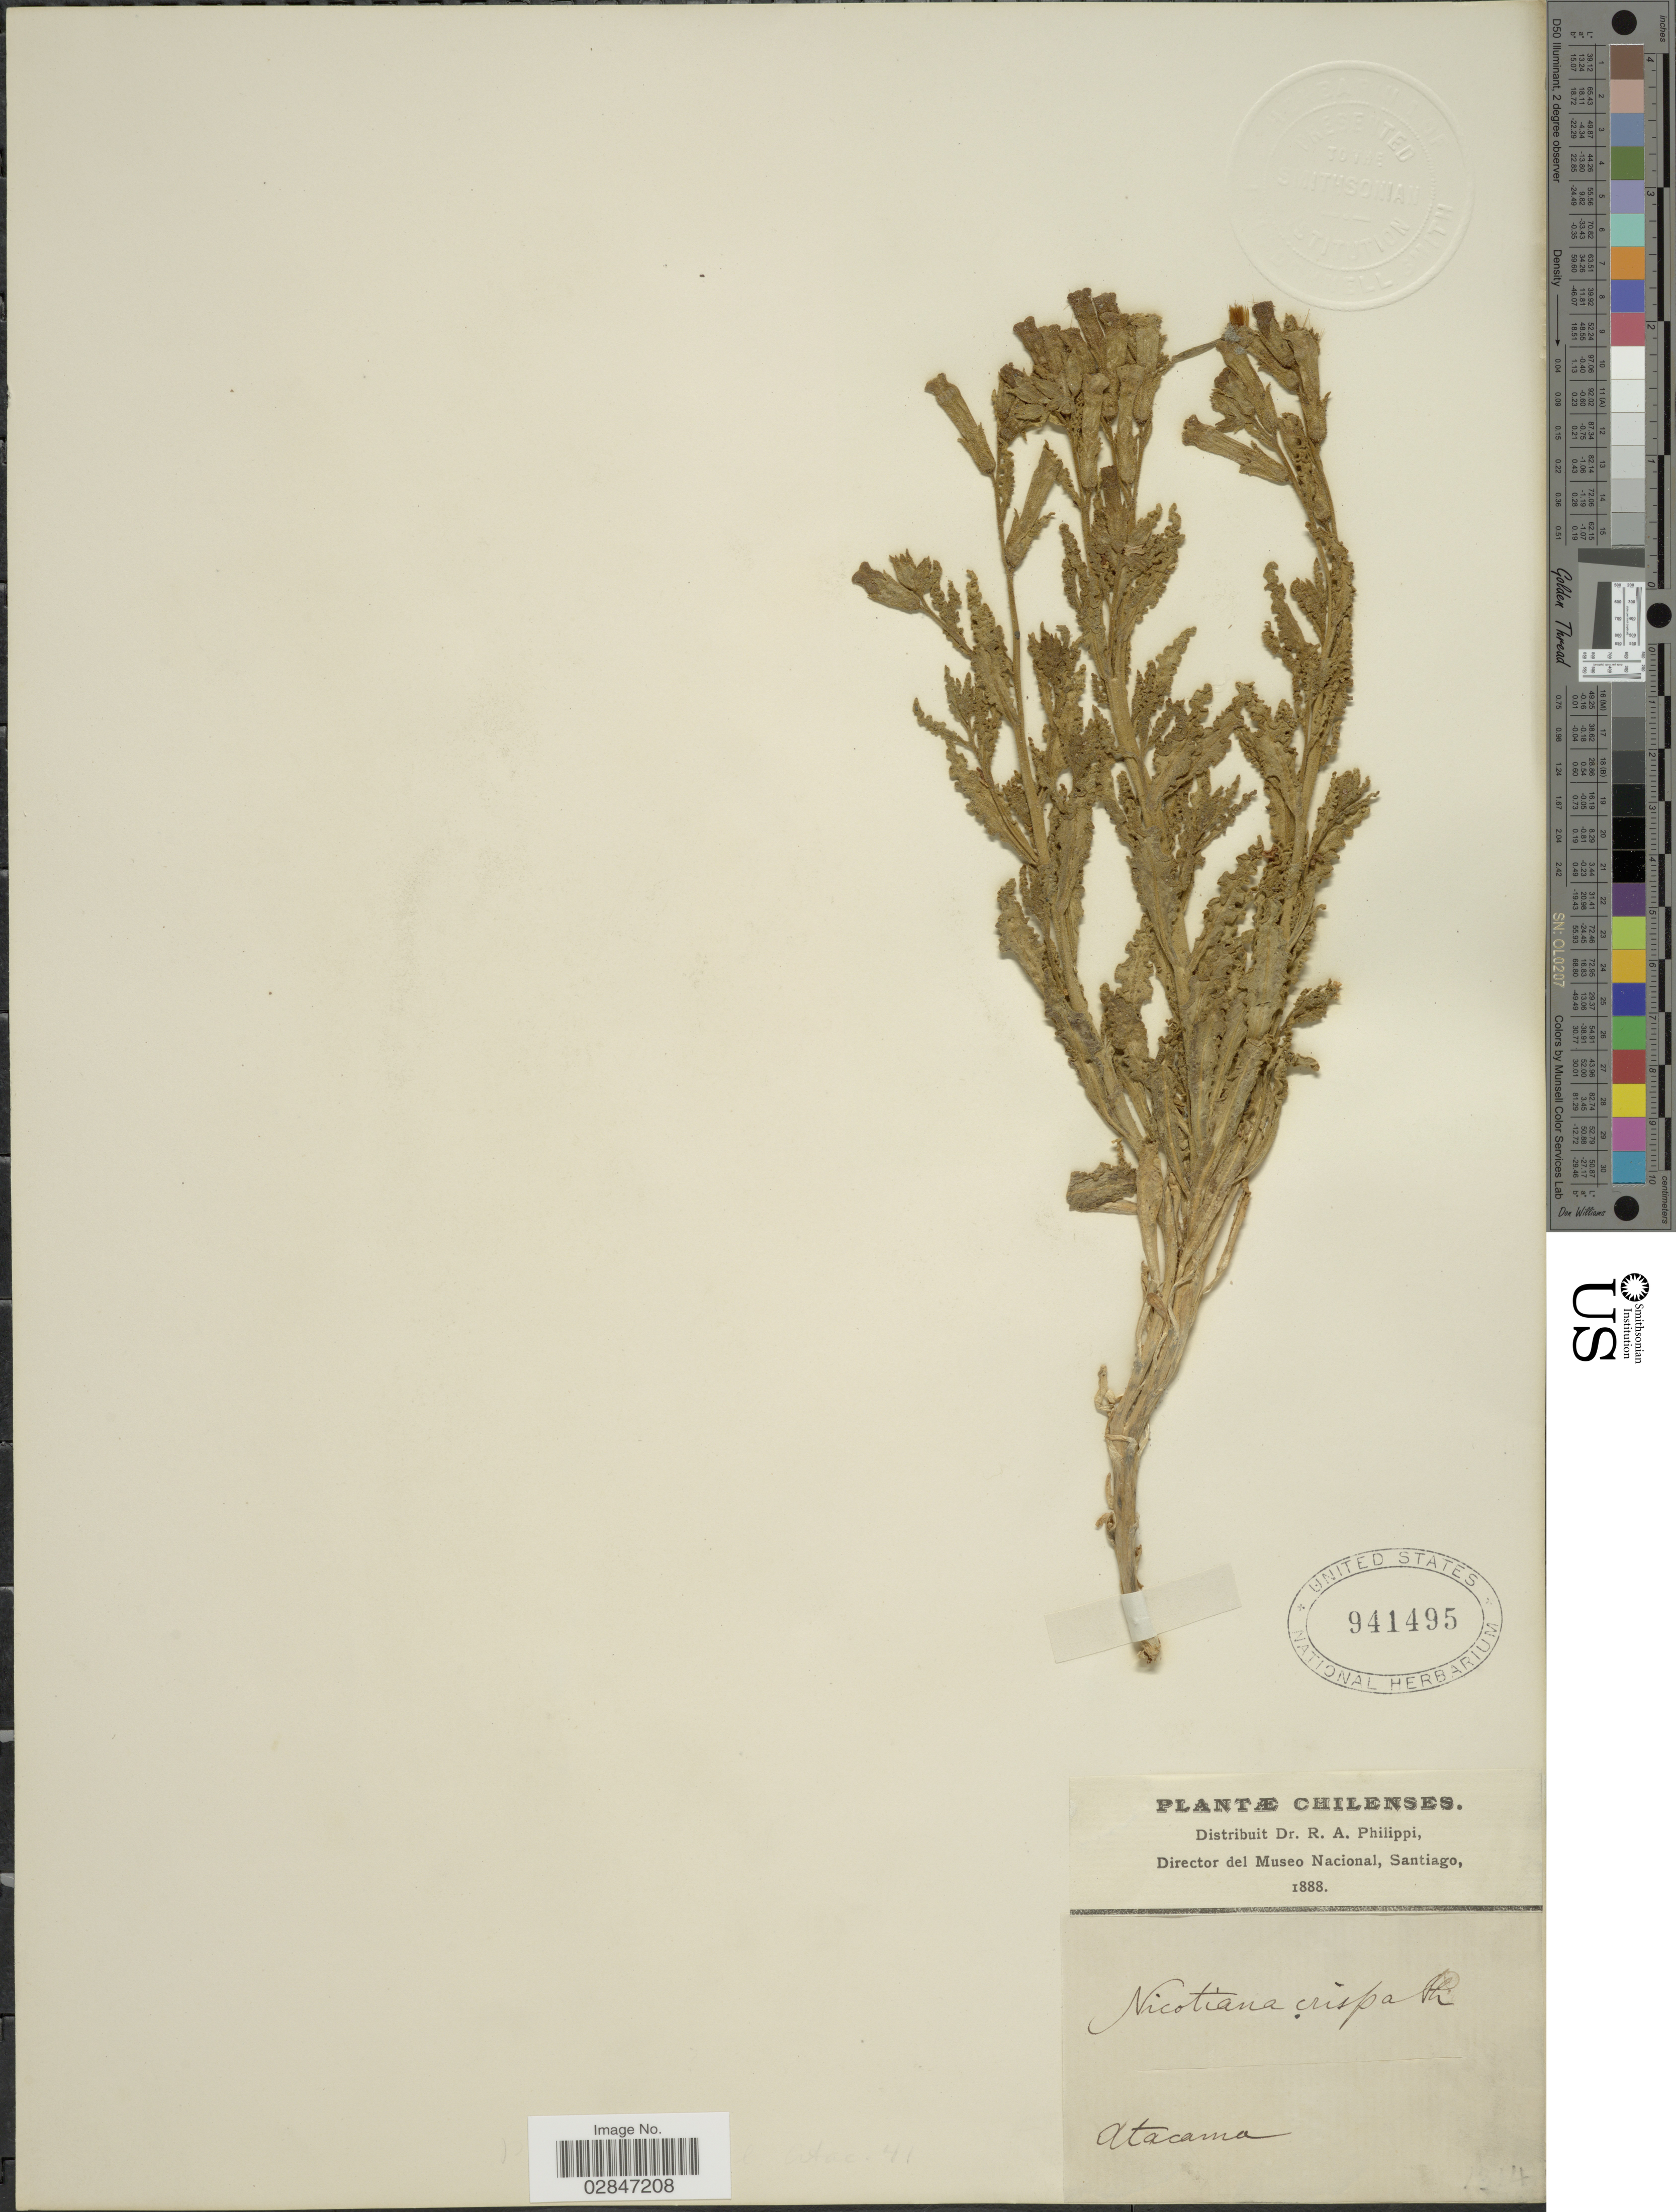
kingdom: Plantae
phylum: Tracheophyta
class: Magnoliopsida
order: Solanales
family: Solanaceae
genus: Nicotiana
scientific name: Nicotiana plumbaginifolia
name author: Viv.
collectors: R. A. Philippi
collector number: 1314*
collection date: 1888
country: Chile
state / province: Atacama (III)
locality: Atacama.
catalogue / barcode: US 941495